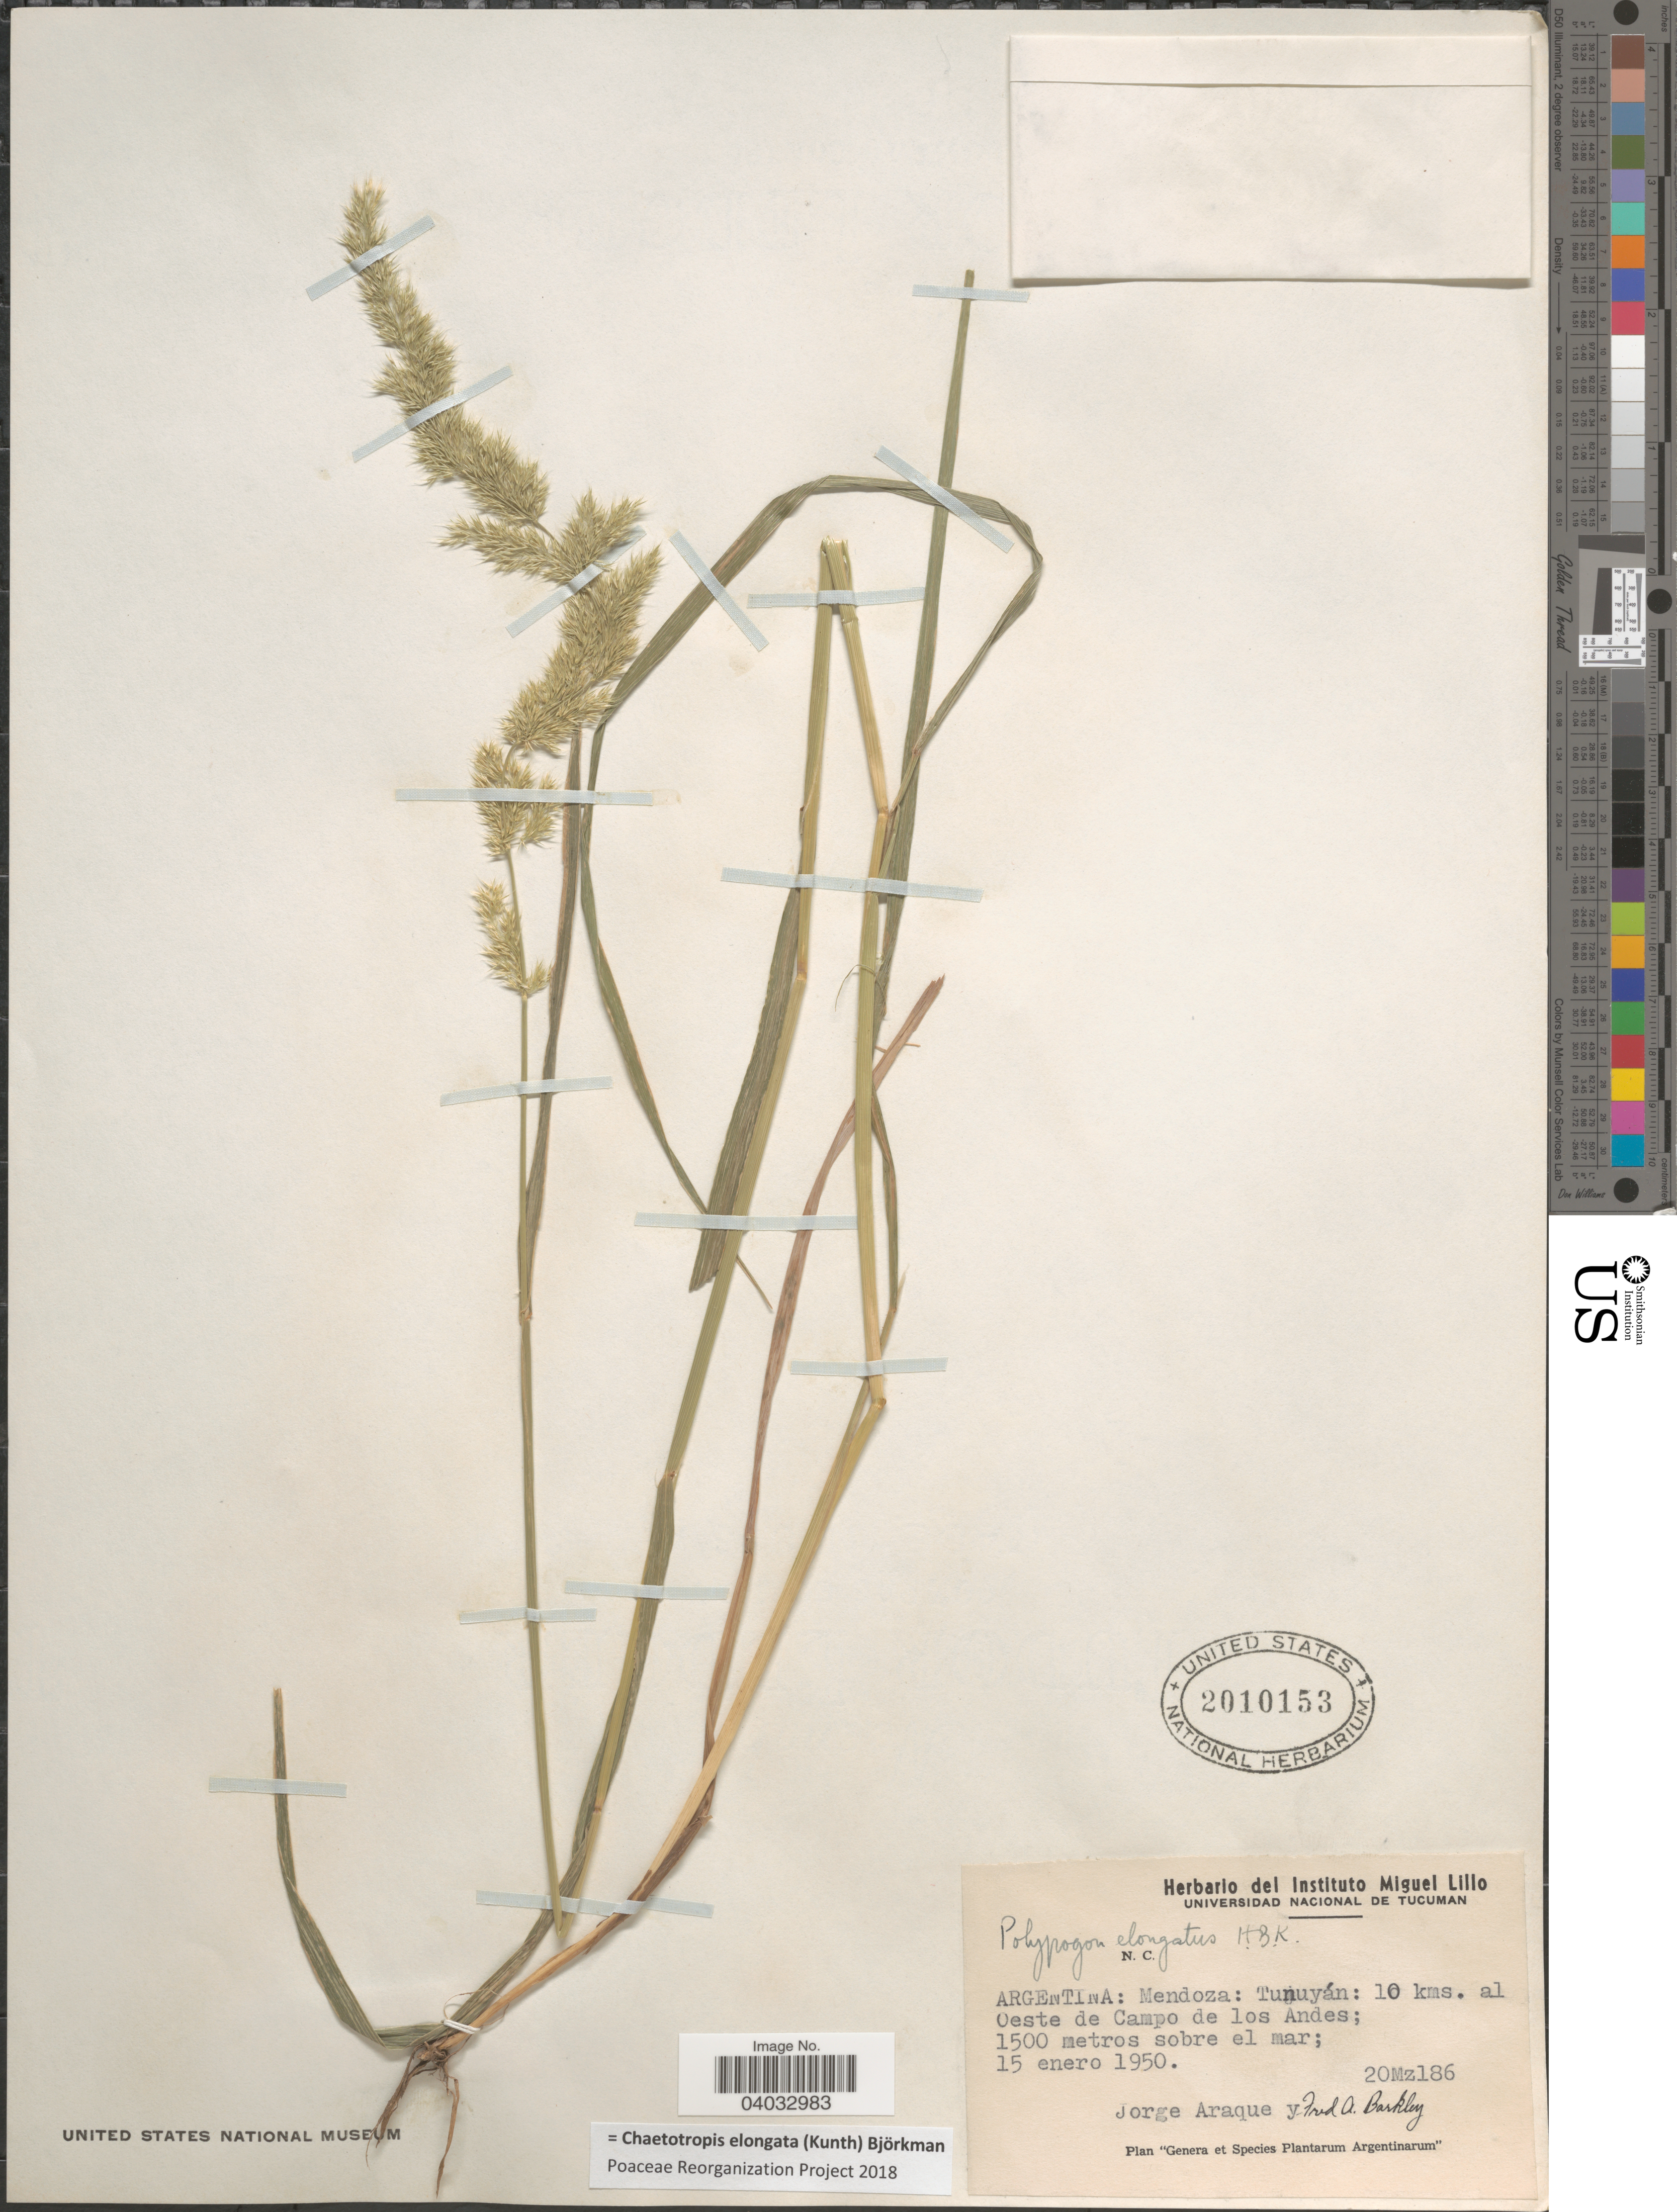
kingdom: Plantae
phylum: Tracheophyta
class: Liliopsida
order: Poales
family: Poaceae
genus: Chaetotropis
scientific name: Chaetotropis elongata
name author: (Kunth) Björkman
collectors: J. Araque & F. A. Barkley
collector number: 20Mz186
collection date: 1950-01-15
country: Argentina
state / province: Mendoza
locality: Tunuyán: 10 kms. al Oeste de Campo de los Andes.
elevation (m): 1500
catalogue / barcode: US 2010153